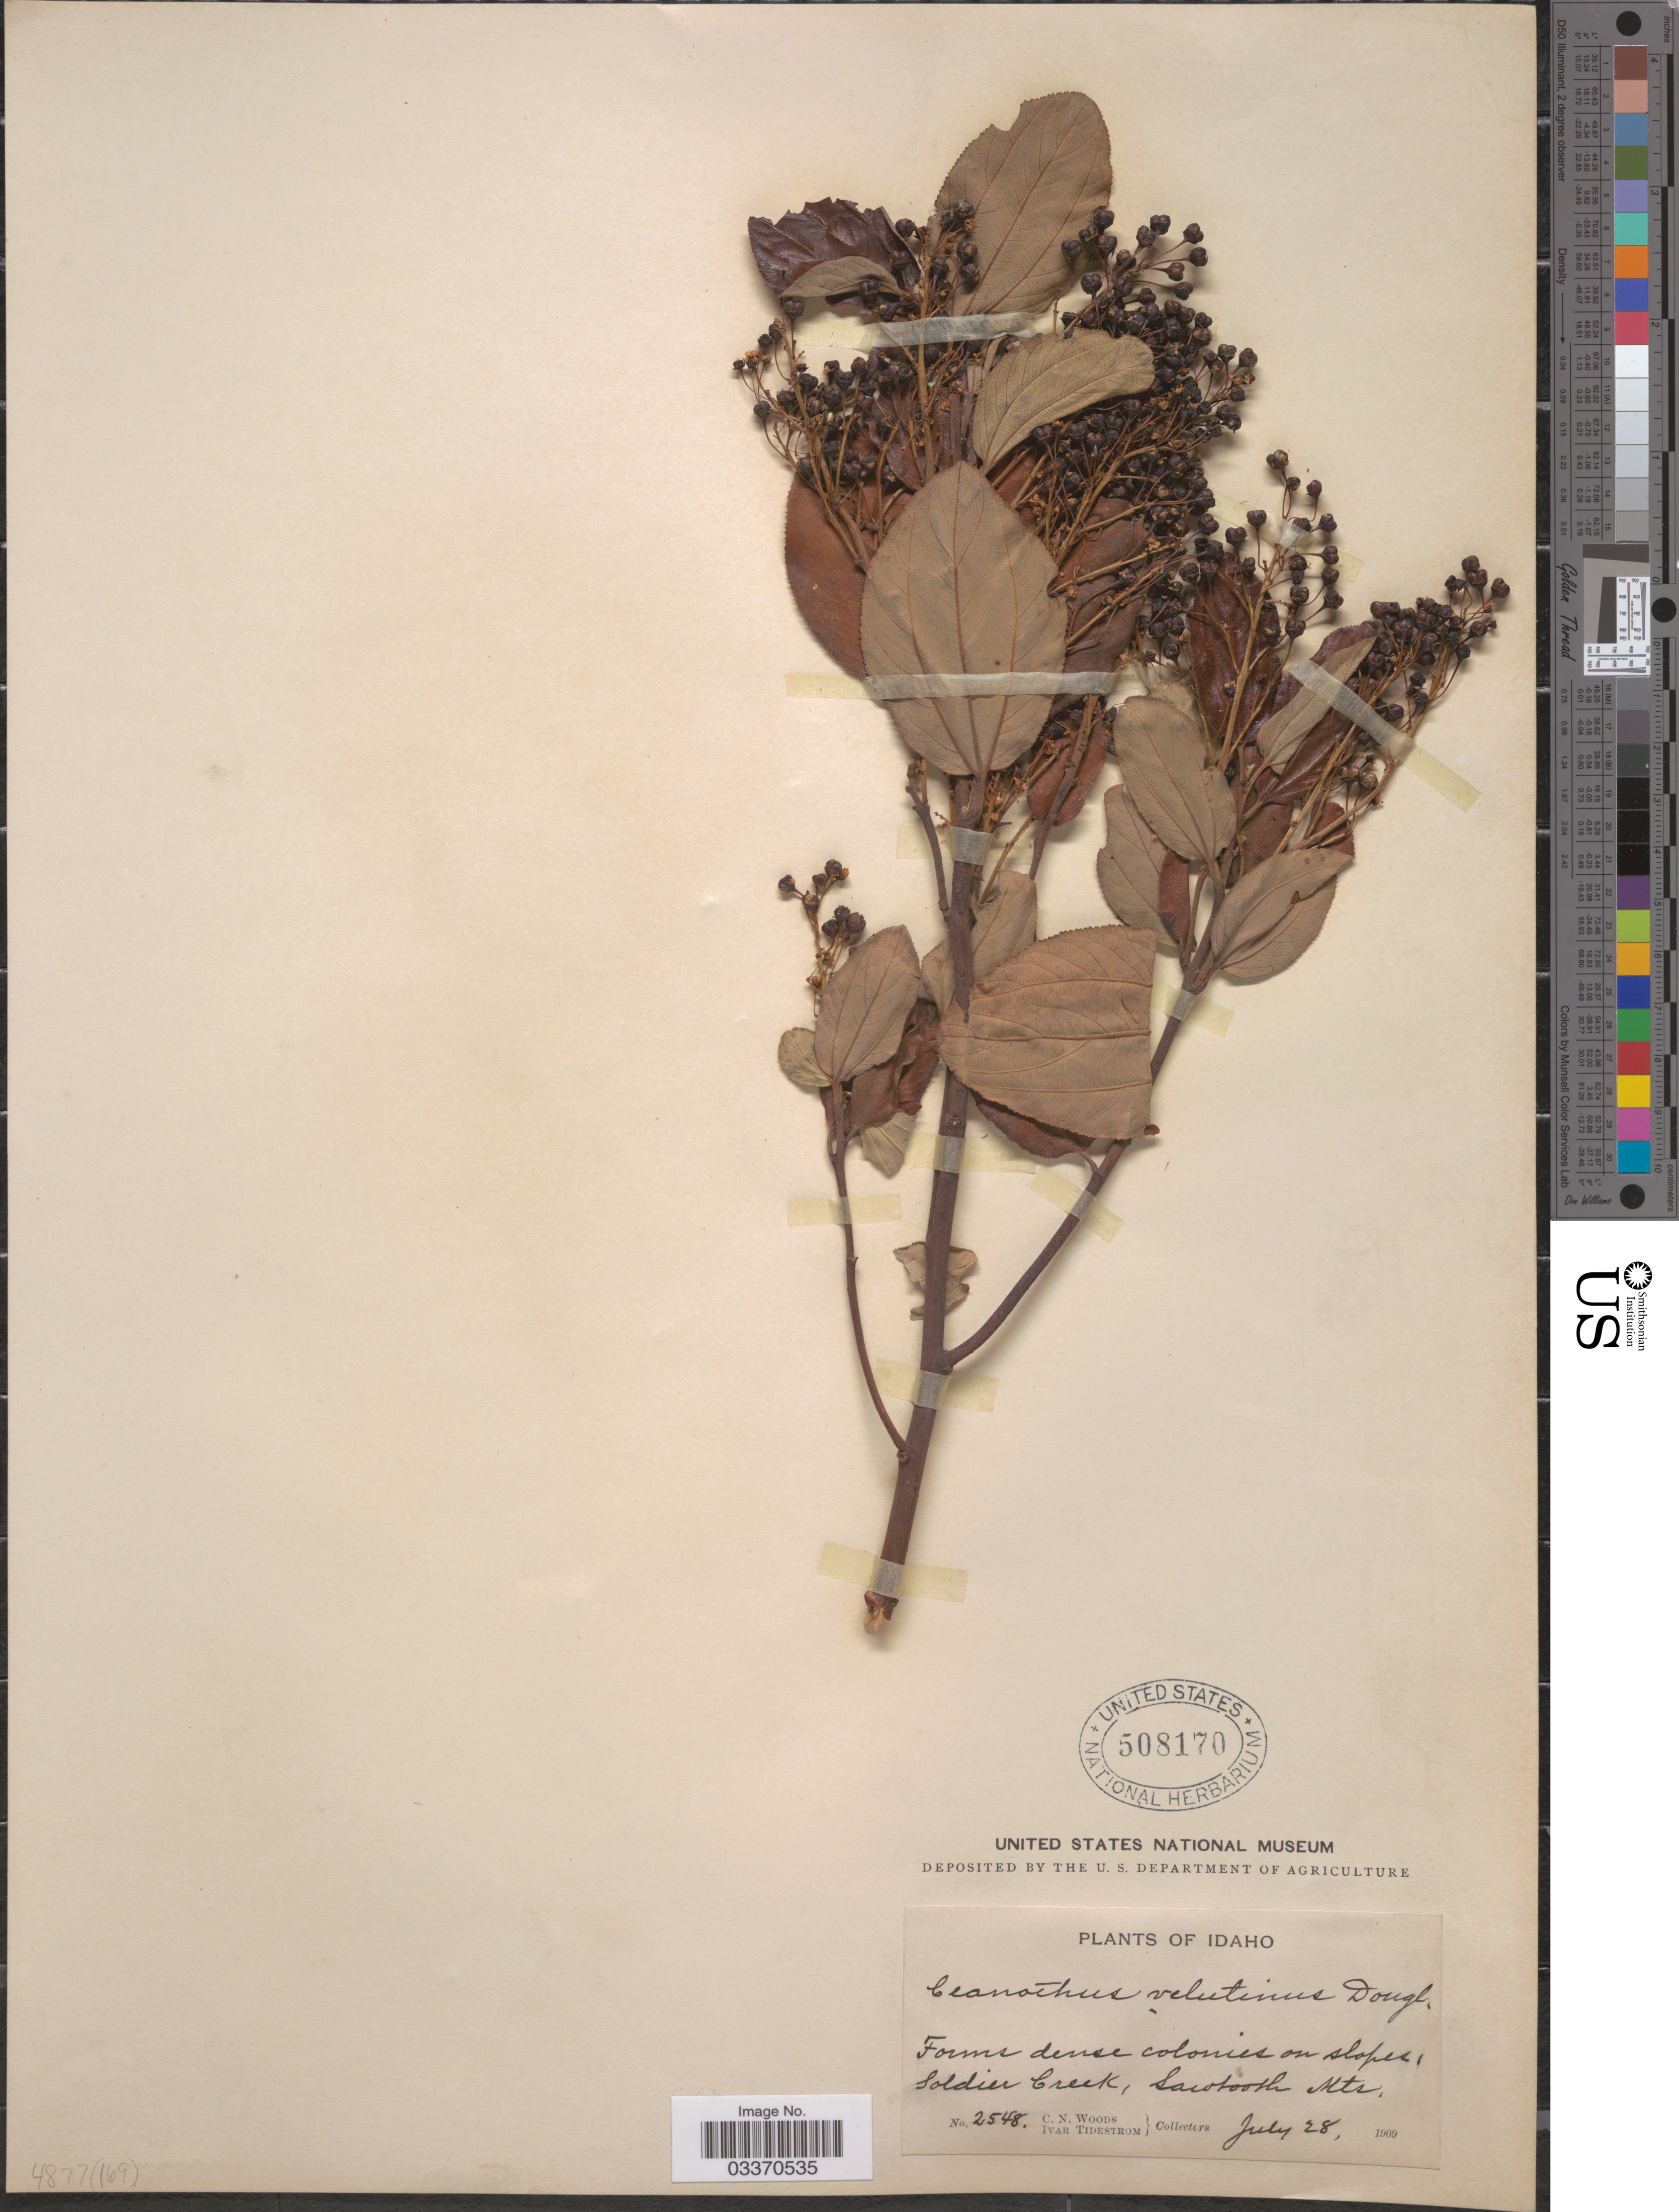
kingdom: Plantae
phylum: Tracheophyta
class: Magnoliopsida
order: Rosales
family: Rhamnaceae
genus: Ceanothus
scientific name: Ceanothus velutinus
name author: Douglas ex Hook.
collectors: C. Woods & I. F. Tidestrom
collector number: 2548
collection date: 1909-07-28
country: United States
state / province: Idaho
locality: Soldier Creek, Sawtooth Mts.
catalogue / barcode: US 508170